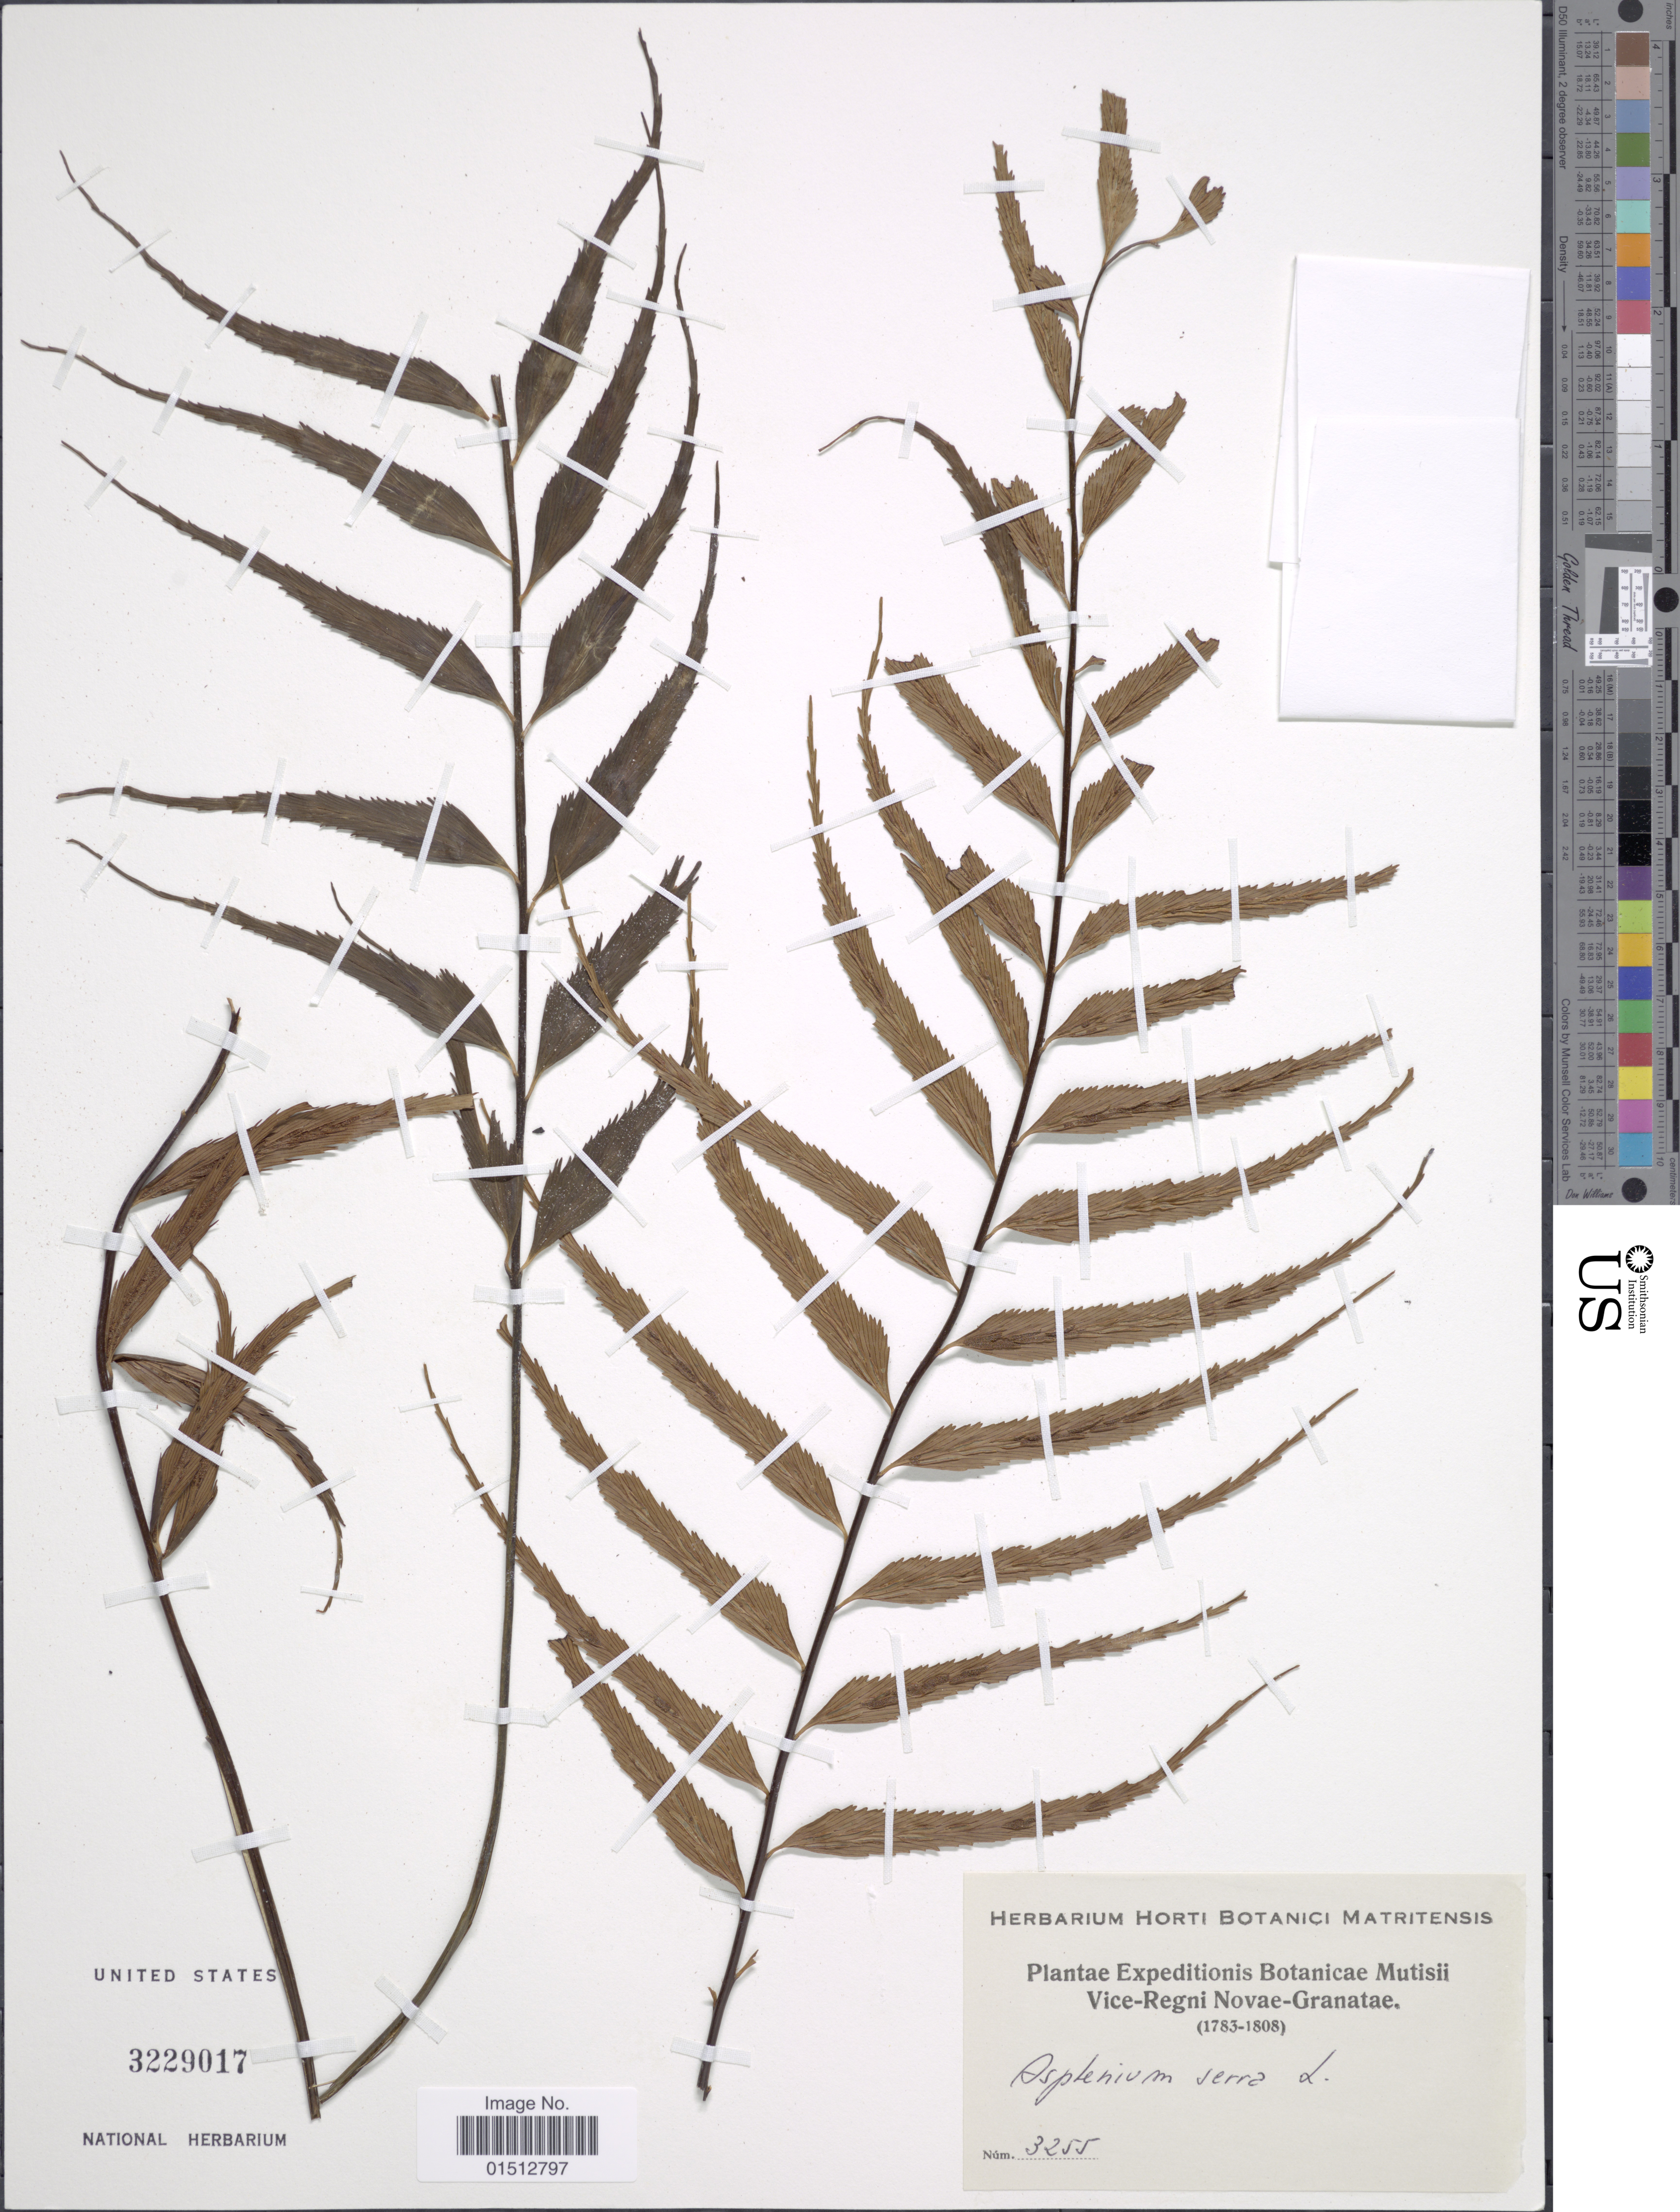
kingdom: Plantae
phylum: Tracheophyta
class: Polypodiopsida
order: Polypodiales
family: Aspleniaceae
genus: Asplenium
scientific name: Asplenium serra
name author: Langsd. & Fisch.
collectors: Expeditions Botanicae Mutisii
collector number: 3255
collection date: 1783/1808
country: Colombia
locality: Vice-Regni Novae-Granatae [unsure placement]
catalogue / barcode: US 3229017